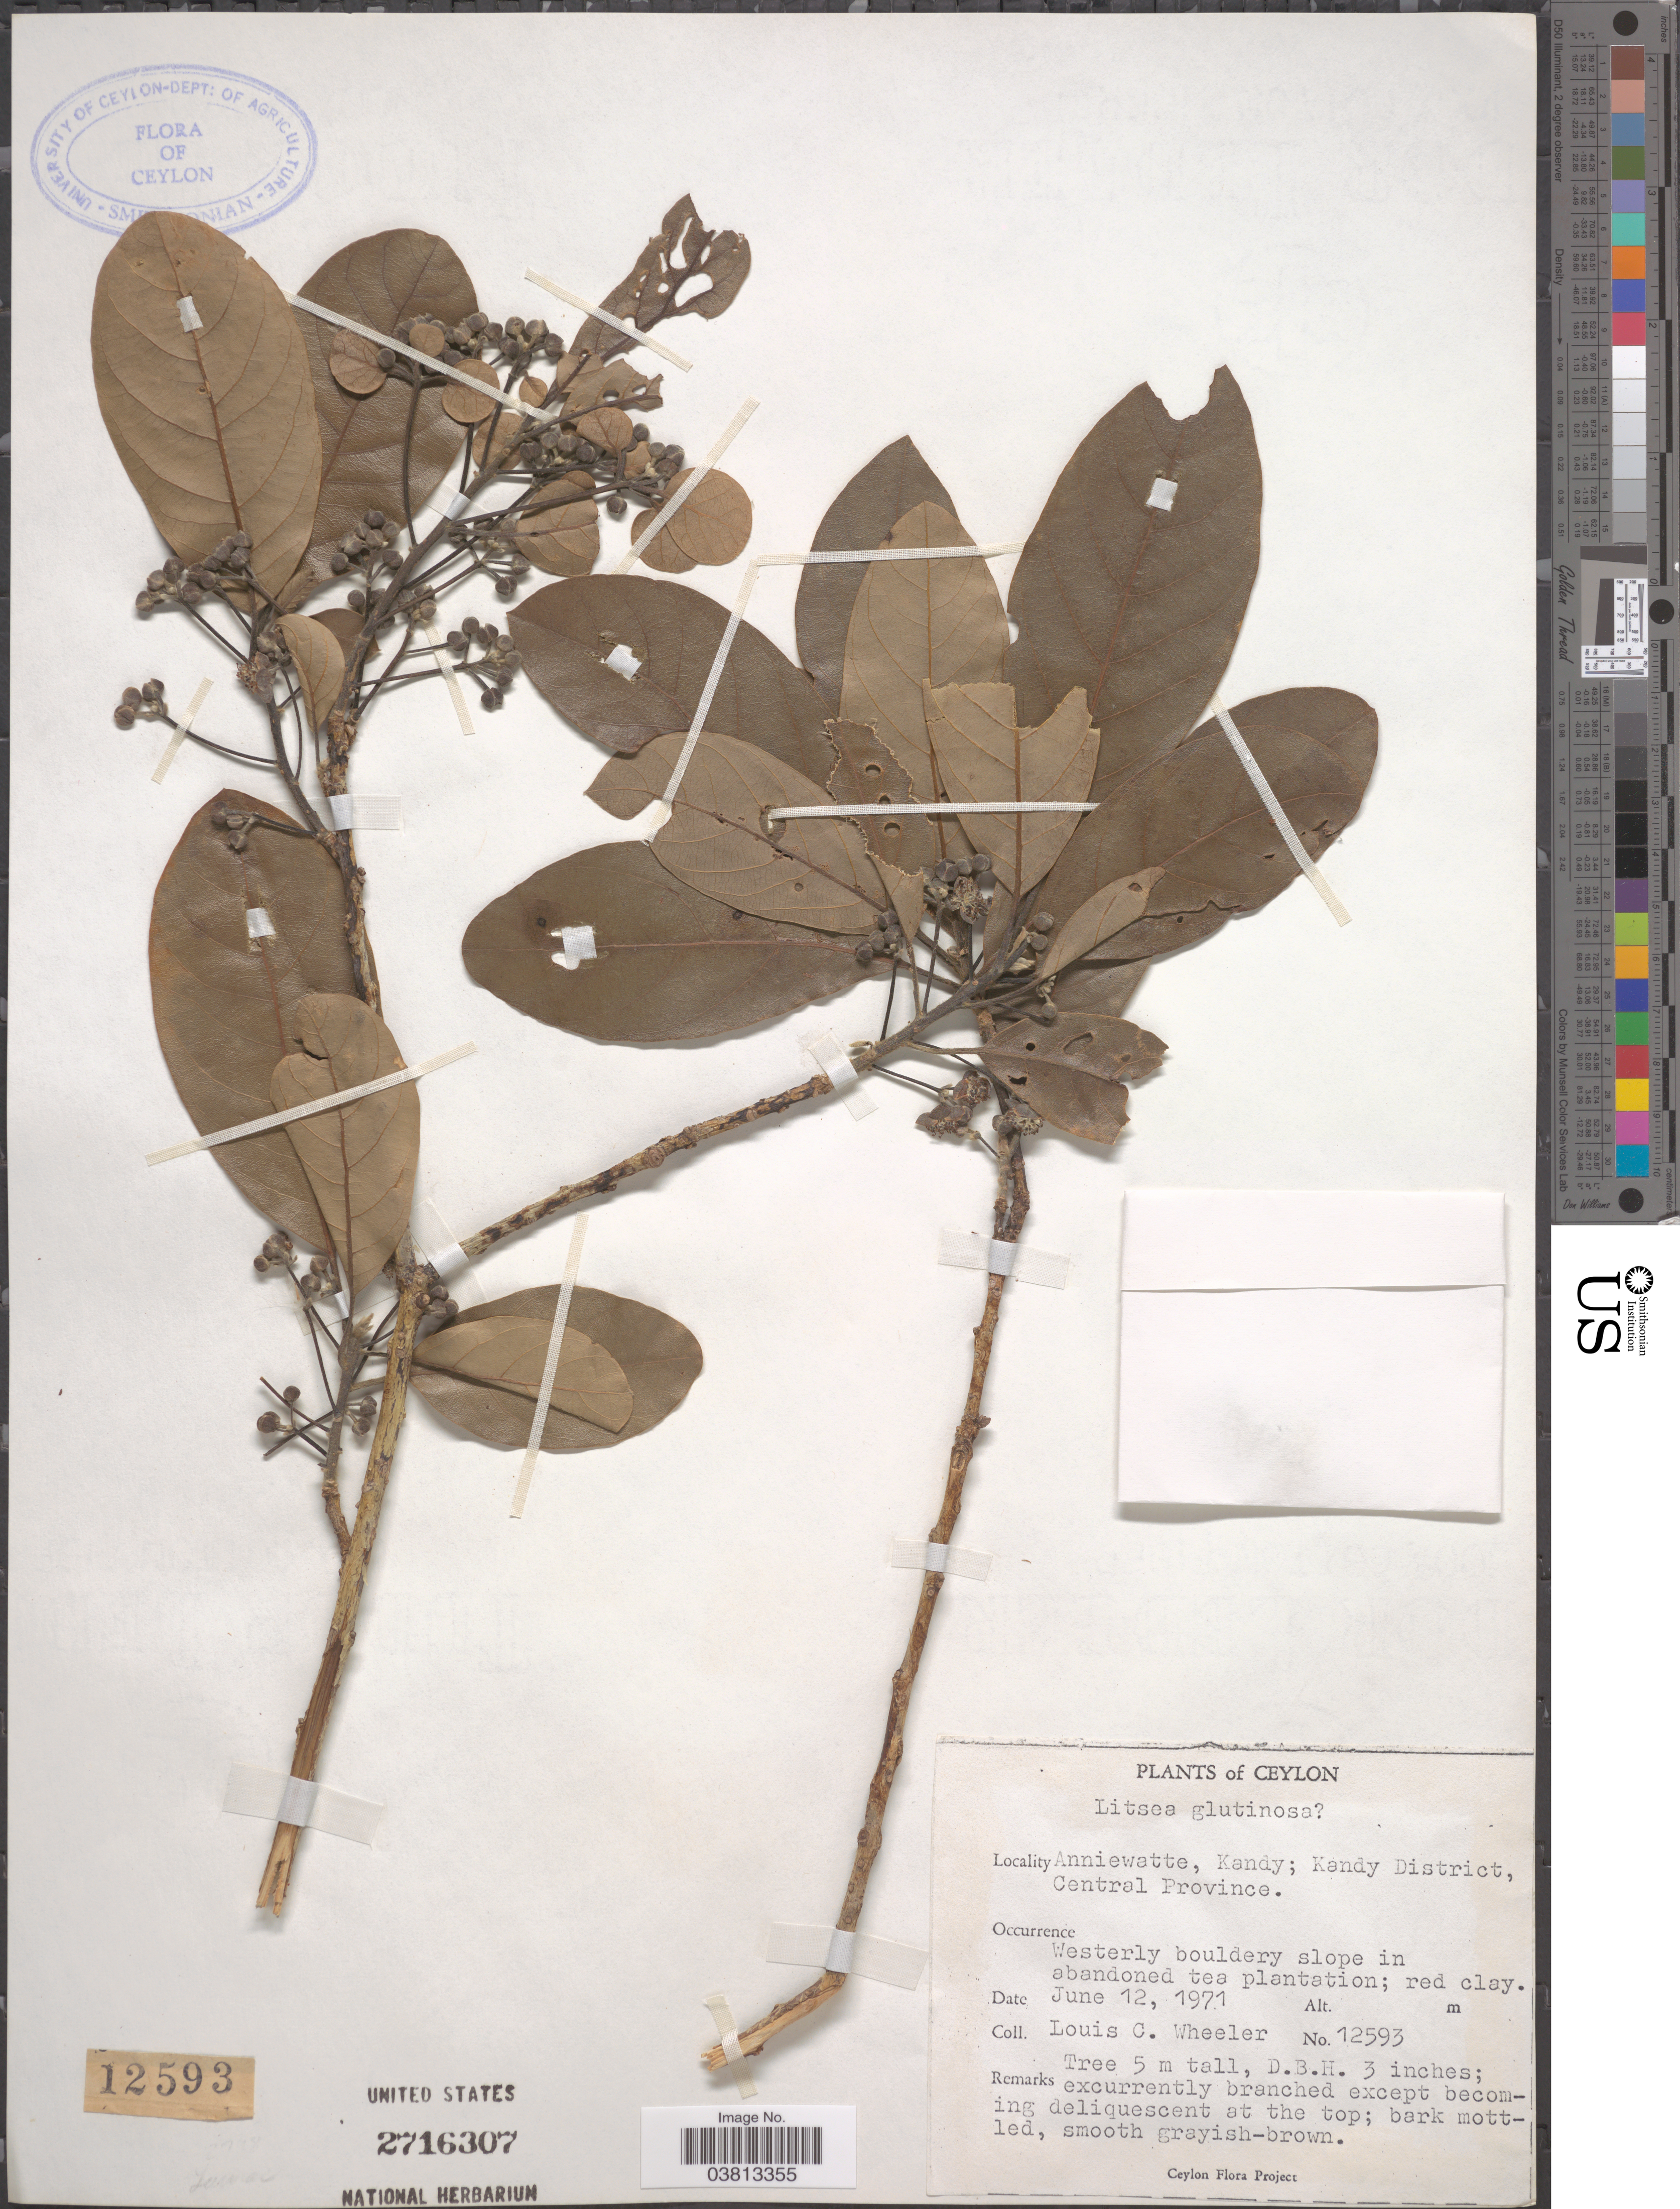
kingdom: Plantae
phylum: Tracheophyta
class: Magnoliopsida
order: Laurales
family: Lauraceae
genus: Litsea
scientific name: Litsea glutinosa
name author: (Lour.) C.B. Rob.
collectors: L. C. Wheeler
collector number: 12593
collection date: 1971-06-12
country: Sri Lanka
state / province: Central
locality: Ceylon. Anniewatte, Kandy; Kandy District. Westerly bouldery slope in abandoned tea plantation.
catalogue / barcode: US 2716307